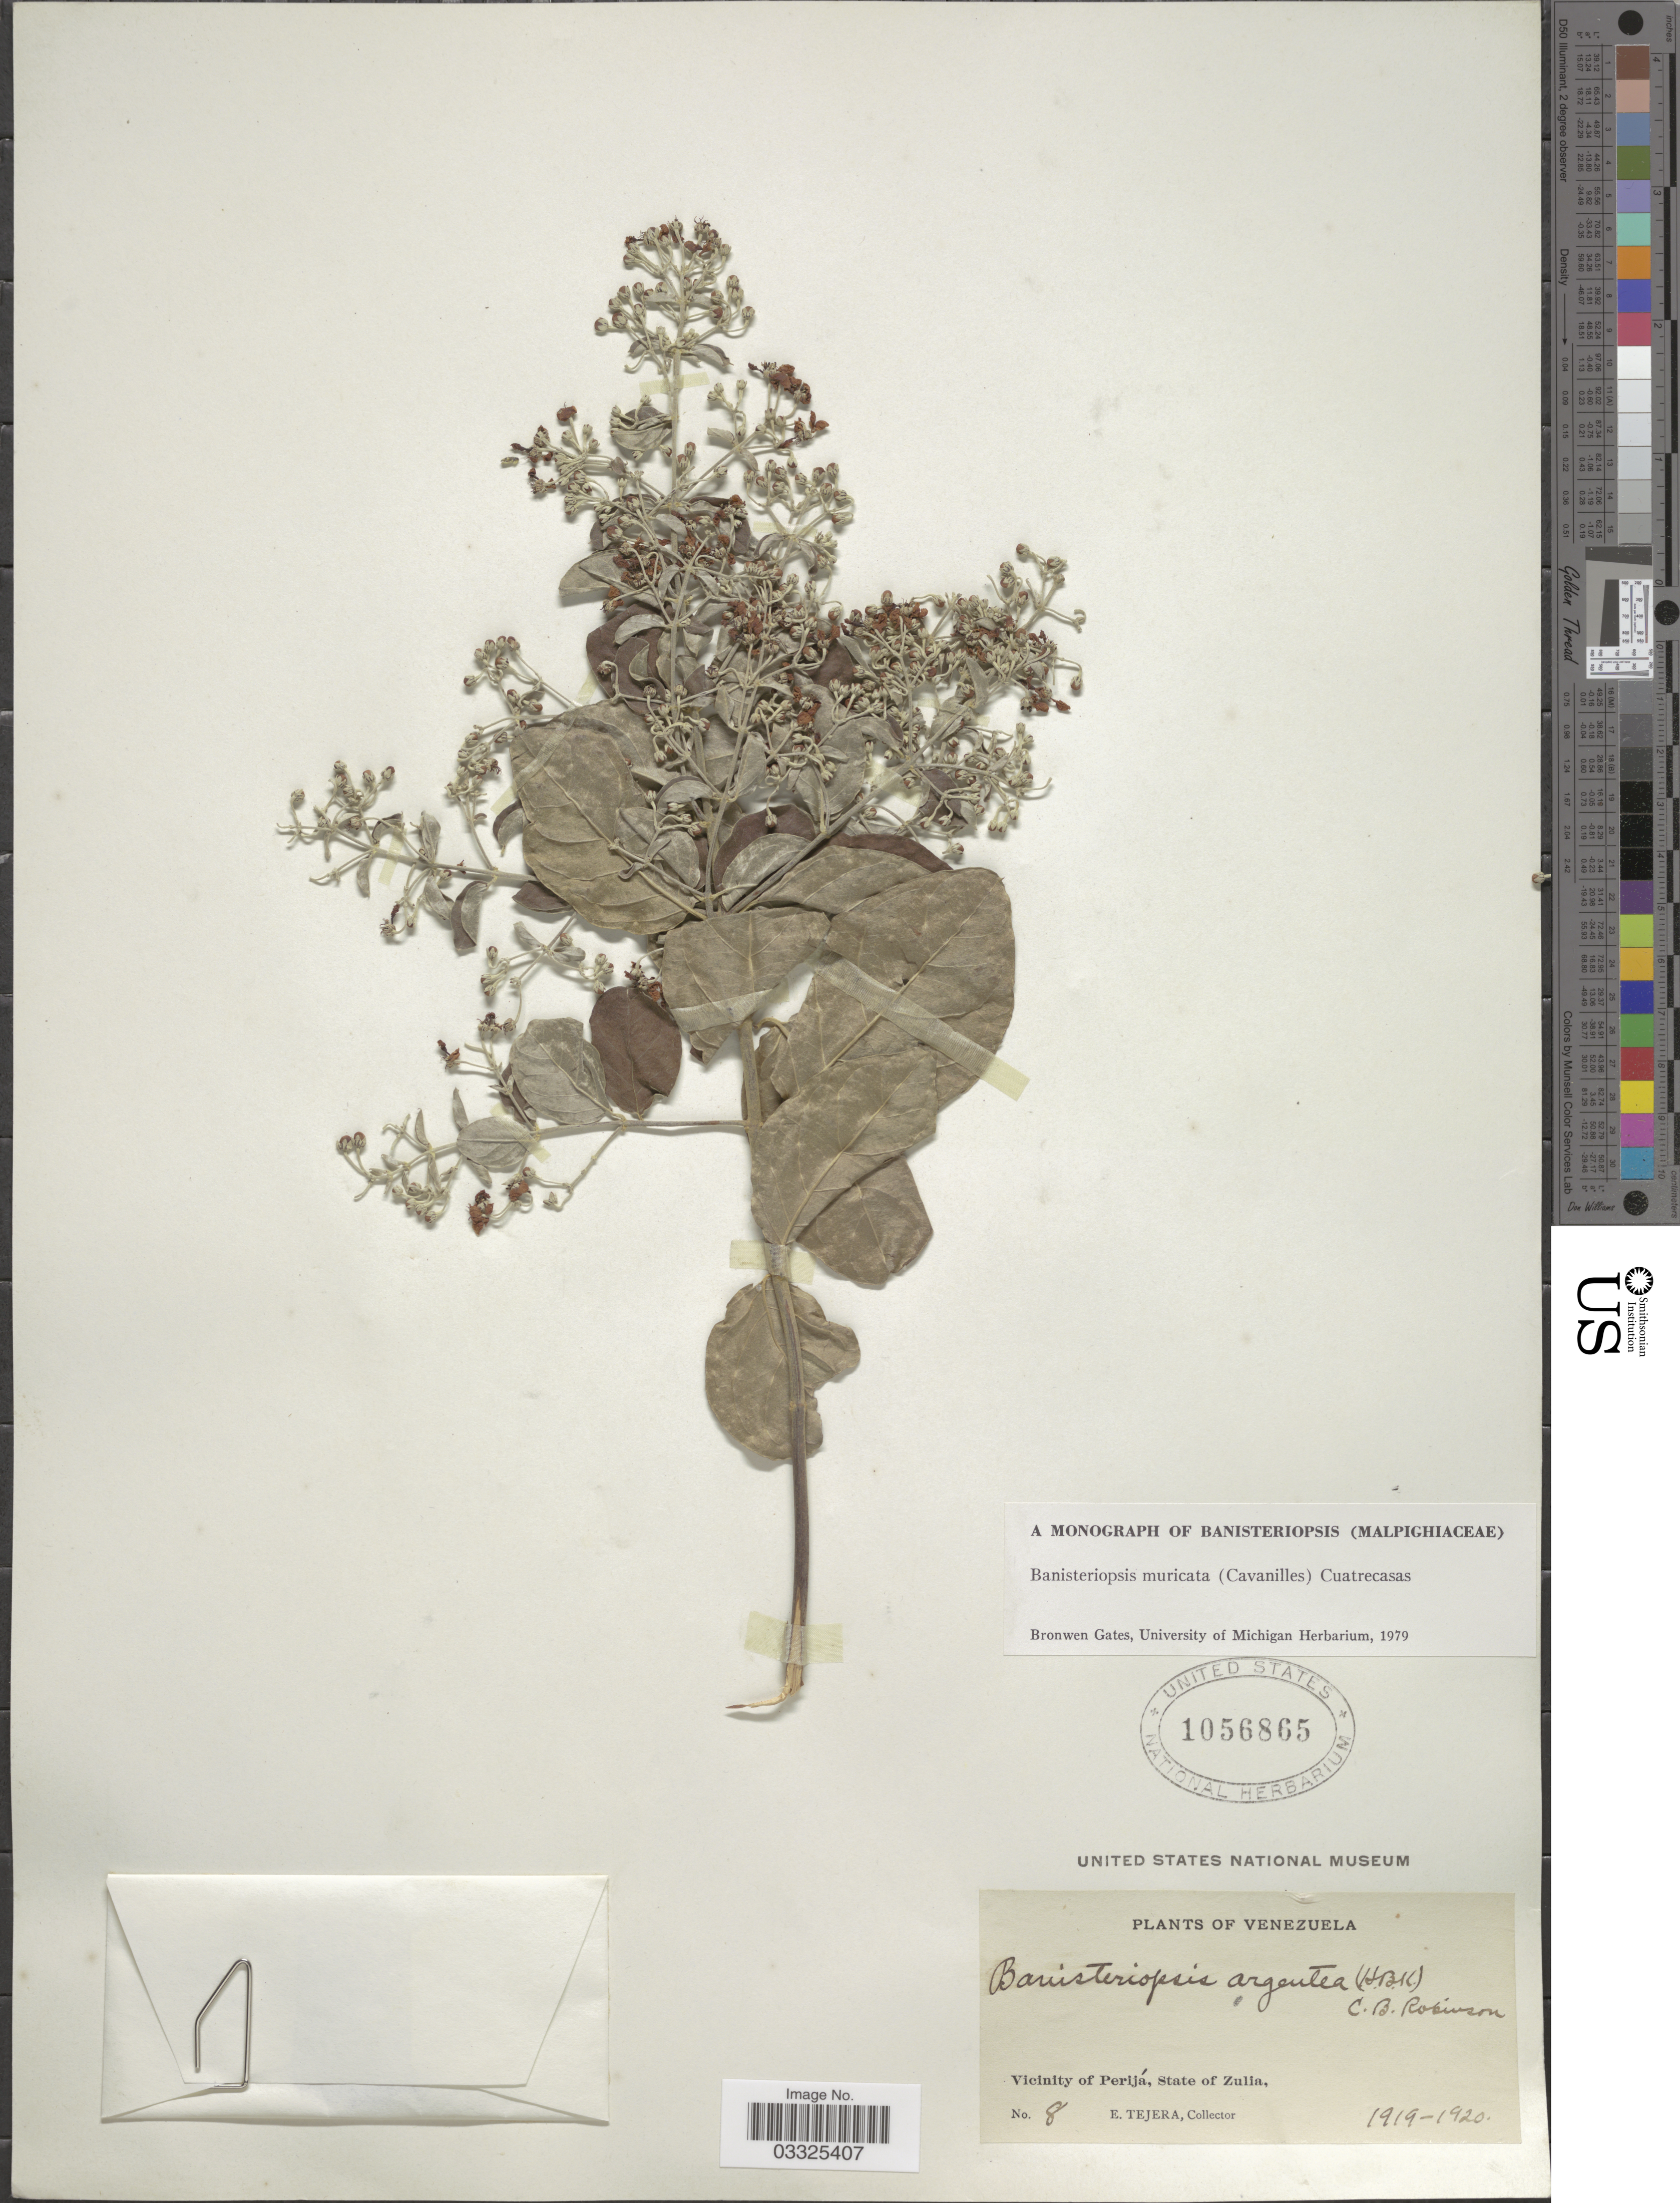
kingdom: Plantae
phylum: Tracheophyta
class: Magnoliopsida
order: Malpighiales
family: Malpighiaceae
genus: Banisteriopsis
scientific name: Banisteriopsis muricata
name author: (Cav.) Cuatrec.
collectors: E. Tejera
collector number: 8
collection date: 1919/1920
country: Venezuela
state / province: Zulia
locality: Vicinity of Perijá.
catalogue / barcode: US 1056865